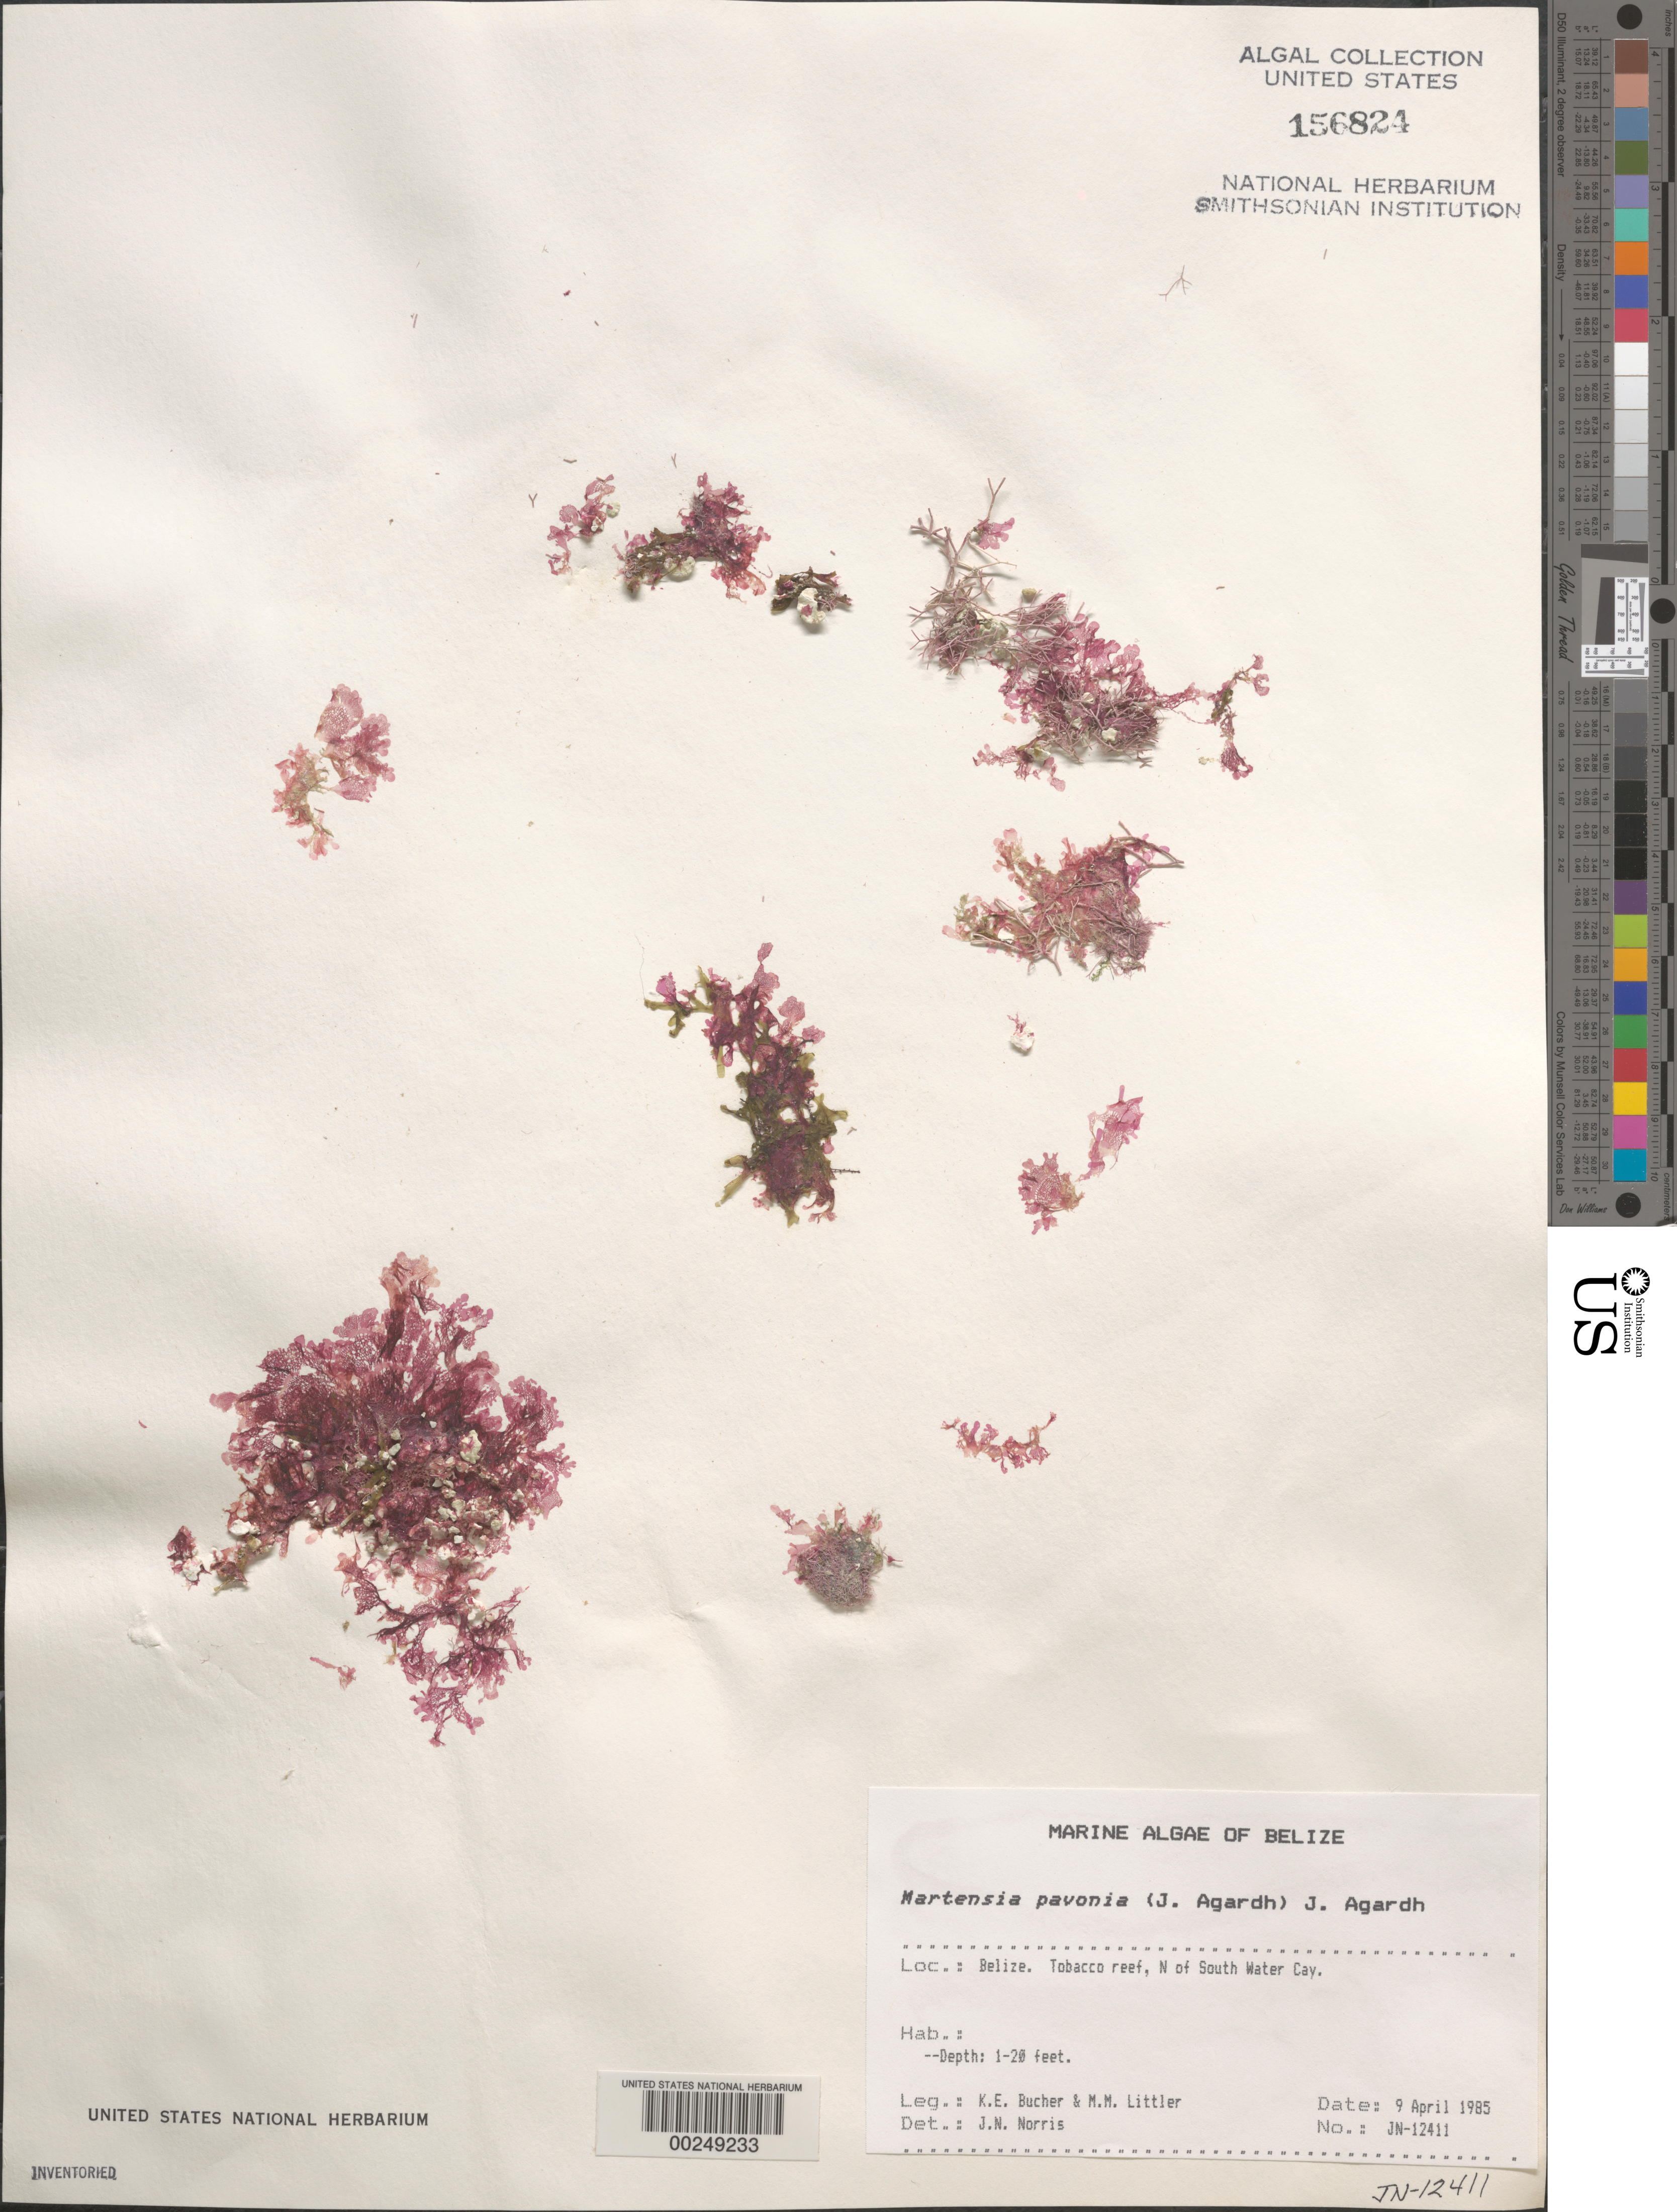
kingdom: Plantae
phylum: Rhodophyta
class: Florideophyceae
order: Ceramiales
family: Delesseriaceae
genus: Martensia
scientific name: Martensia pavonia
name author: (J. Agardh) J. Agardh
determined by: Norris, James N.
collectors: K. E. Bucher & M. M. Littler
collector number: Jn-12411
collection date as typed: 09 Apr 1985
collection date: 1985-04-09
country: Belize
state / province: Stann Creek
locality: Tobacco Reef, north of South Water Cay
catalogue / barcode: US 156824